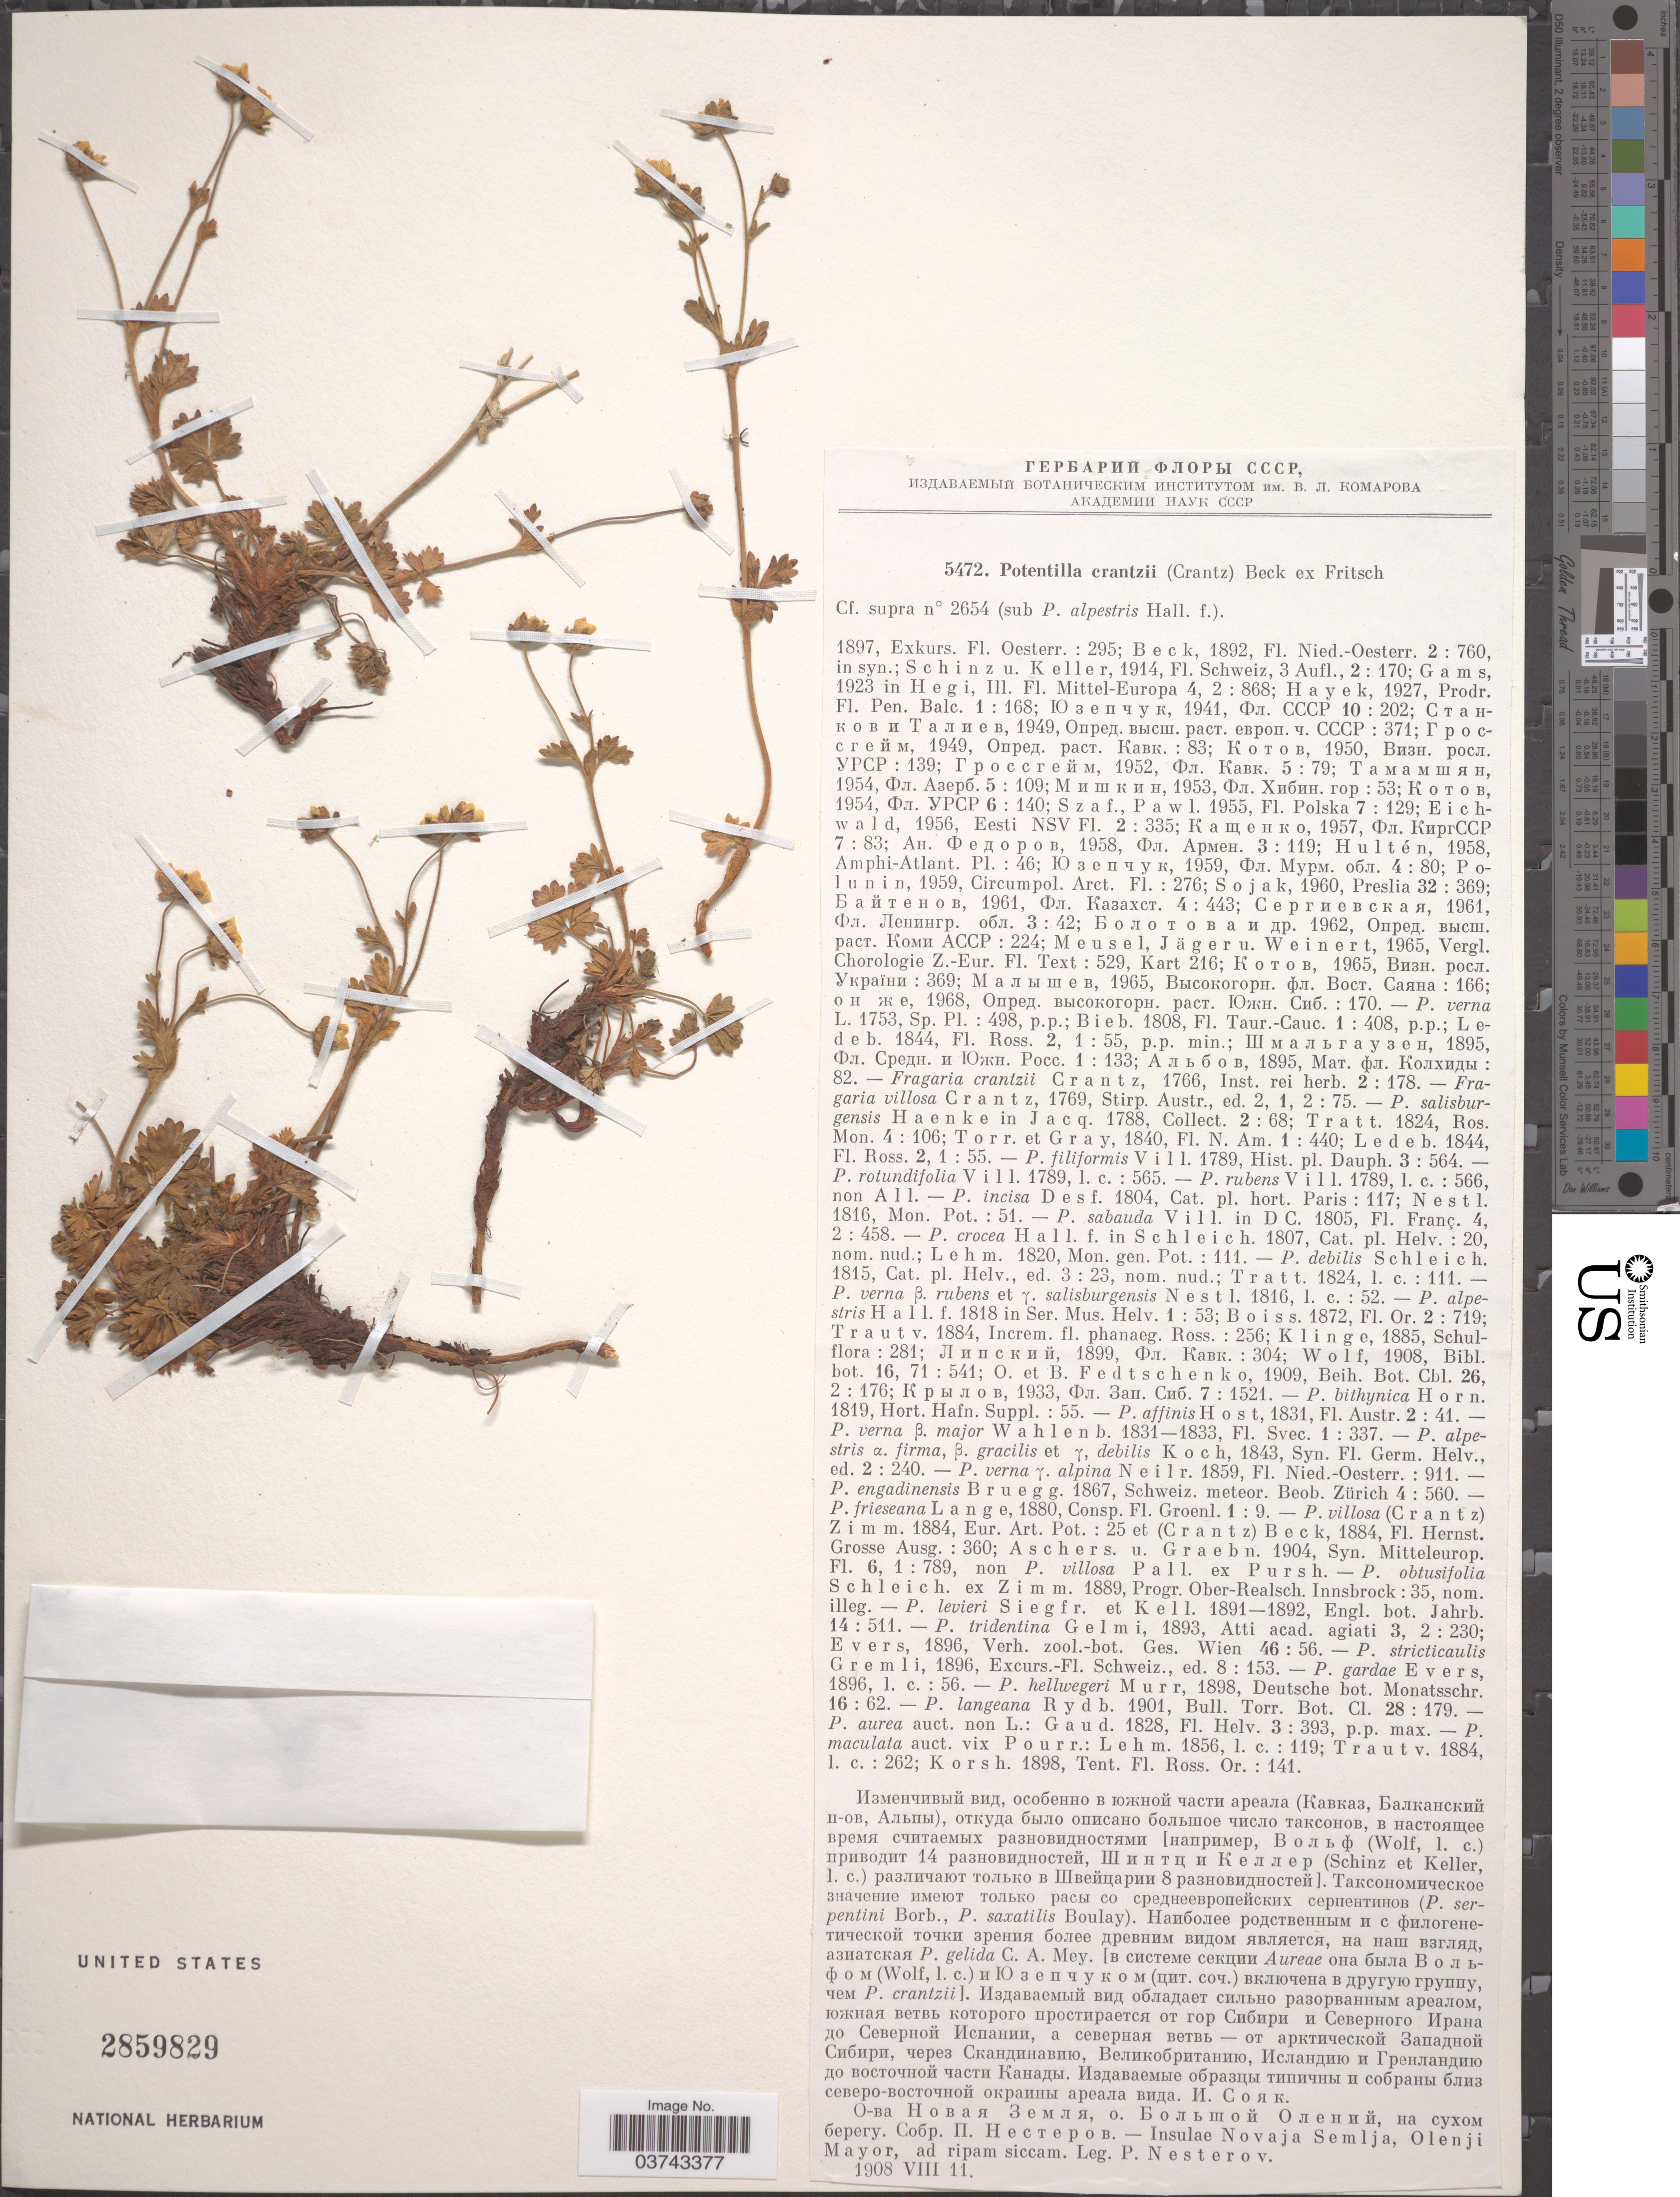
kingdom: Plantae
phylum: Tracheophyta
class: Magnoliopsida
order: Rosales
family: Rosaceae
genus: Potentilla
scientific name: Potentilla crantzii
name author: (Crantz) Beck ex Fritsch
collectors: P. Nesterov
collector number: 5472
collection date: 1908-08-11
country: Russian Federation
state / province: Arkhangelsk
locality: Insulae Novaja Semlja, Olenji Mayor.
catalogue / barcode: US 2859829